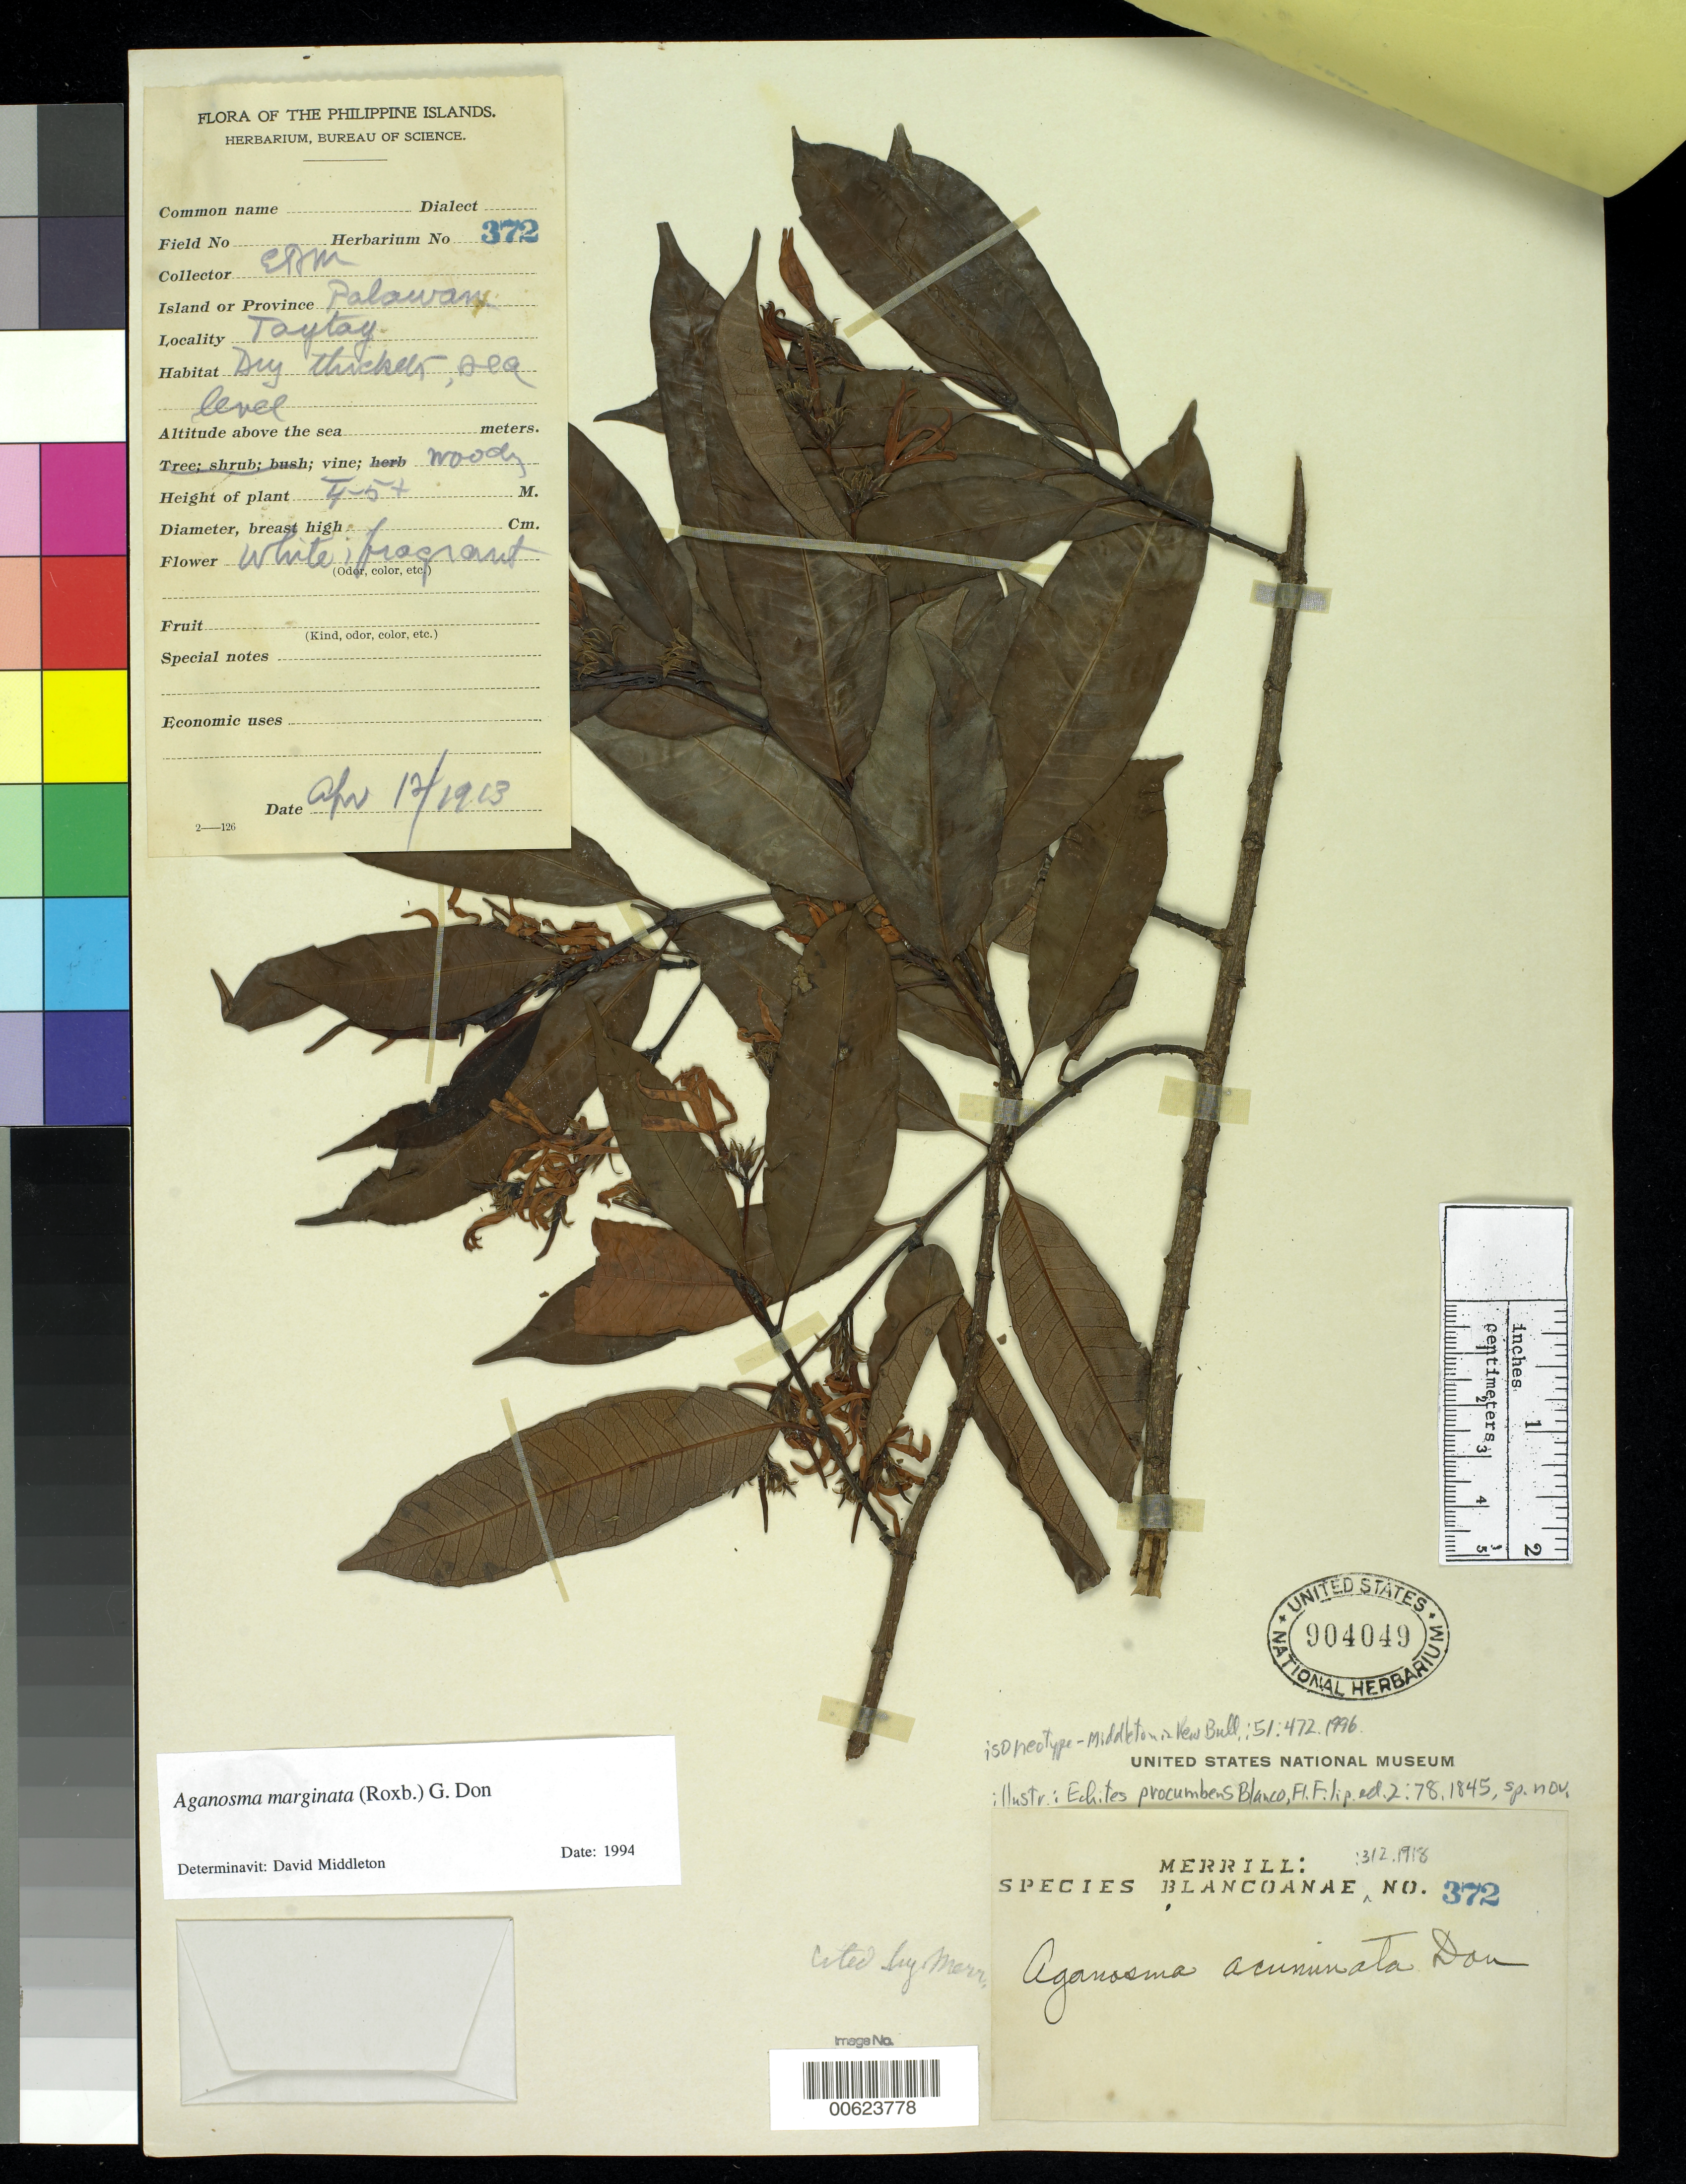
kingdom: Plantae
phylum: Tracheophyta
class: Magnoliopsida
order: Gentianales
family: Apocynaceae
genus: Echites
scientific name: Echites procumbens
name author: Blanco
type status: Isoneotype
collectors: E. D. Merrill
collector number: Sp. Blancoan. 0372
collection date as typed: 12 Apr 1913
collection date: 1913-04-12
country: Philippines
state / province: Mimaropa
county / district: Palawan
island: Palawan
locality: Taytay.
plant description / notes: Cited by E.D. Merrill in Sp. Blancoan. 312. 1918.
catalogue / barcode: US 904049